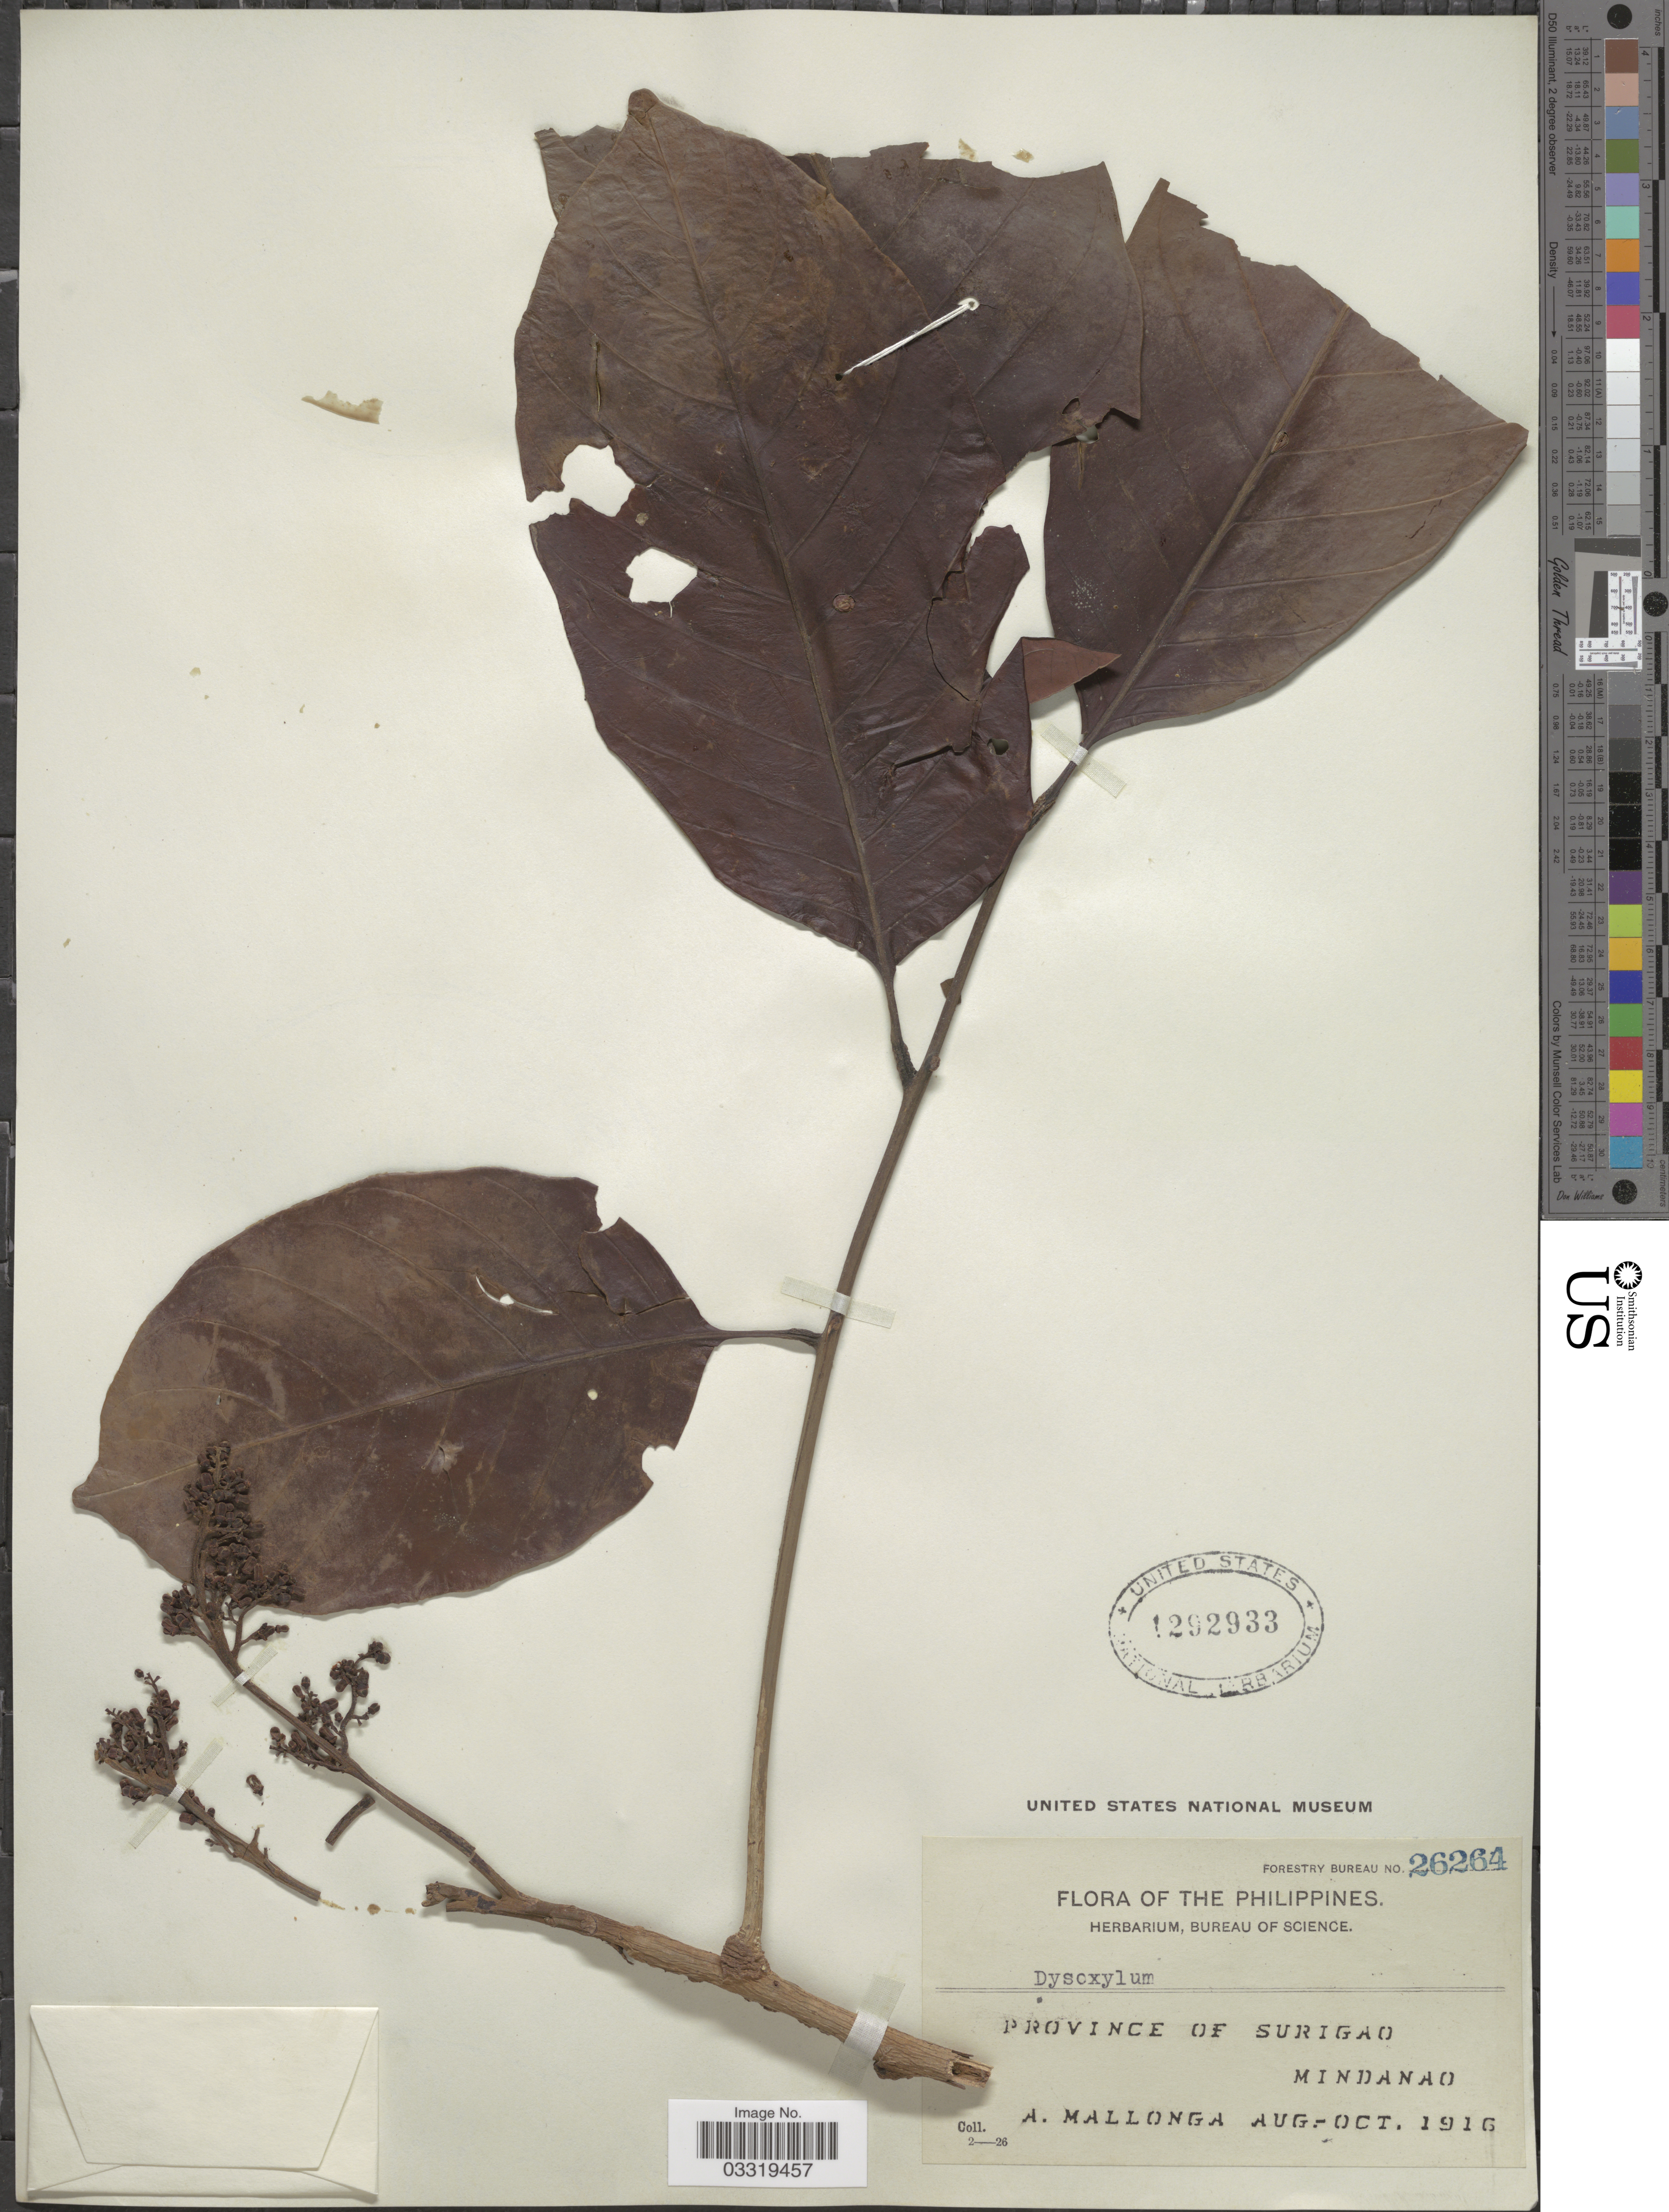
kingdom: Plantae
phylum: Tracheophyta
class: Magnoliopsida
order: Sapindales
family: Meliaceae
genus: Dysoxylum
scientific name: Dysoxylum sp.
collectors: A. Mallonga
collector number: Forestry Bureau 26264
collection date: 1916-08/1916-10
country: Philippines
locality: Province of Surigao, Mindanao.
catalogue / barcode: US 1292933